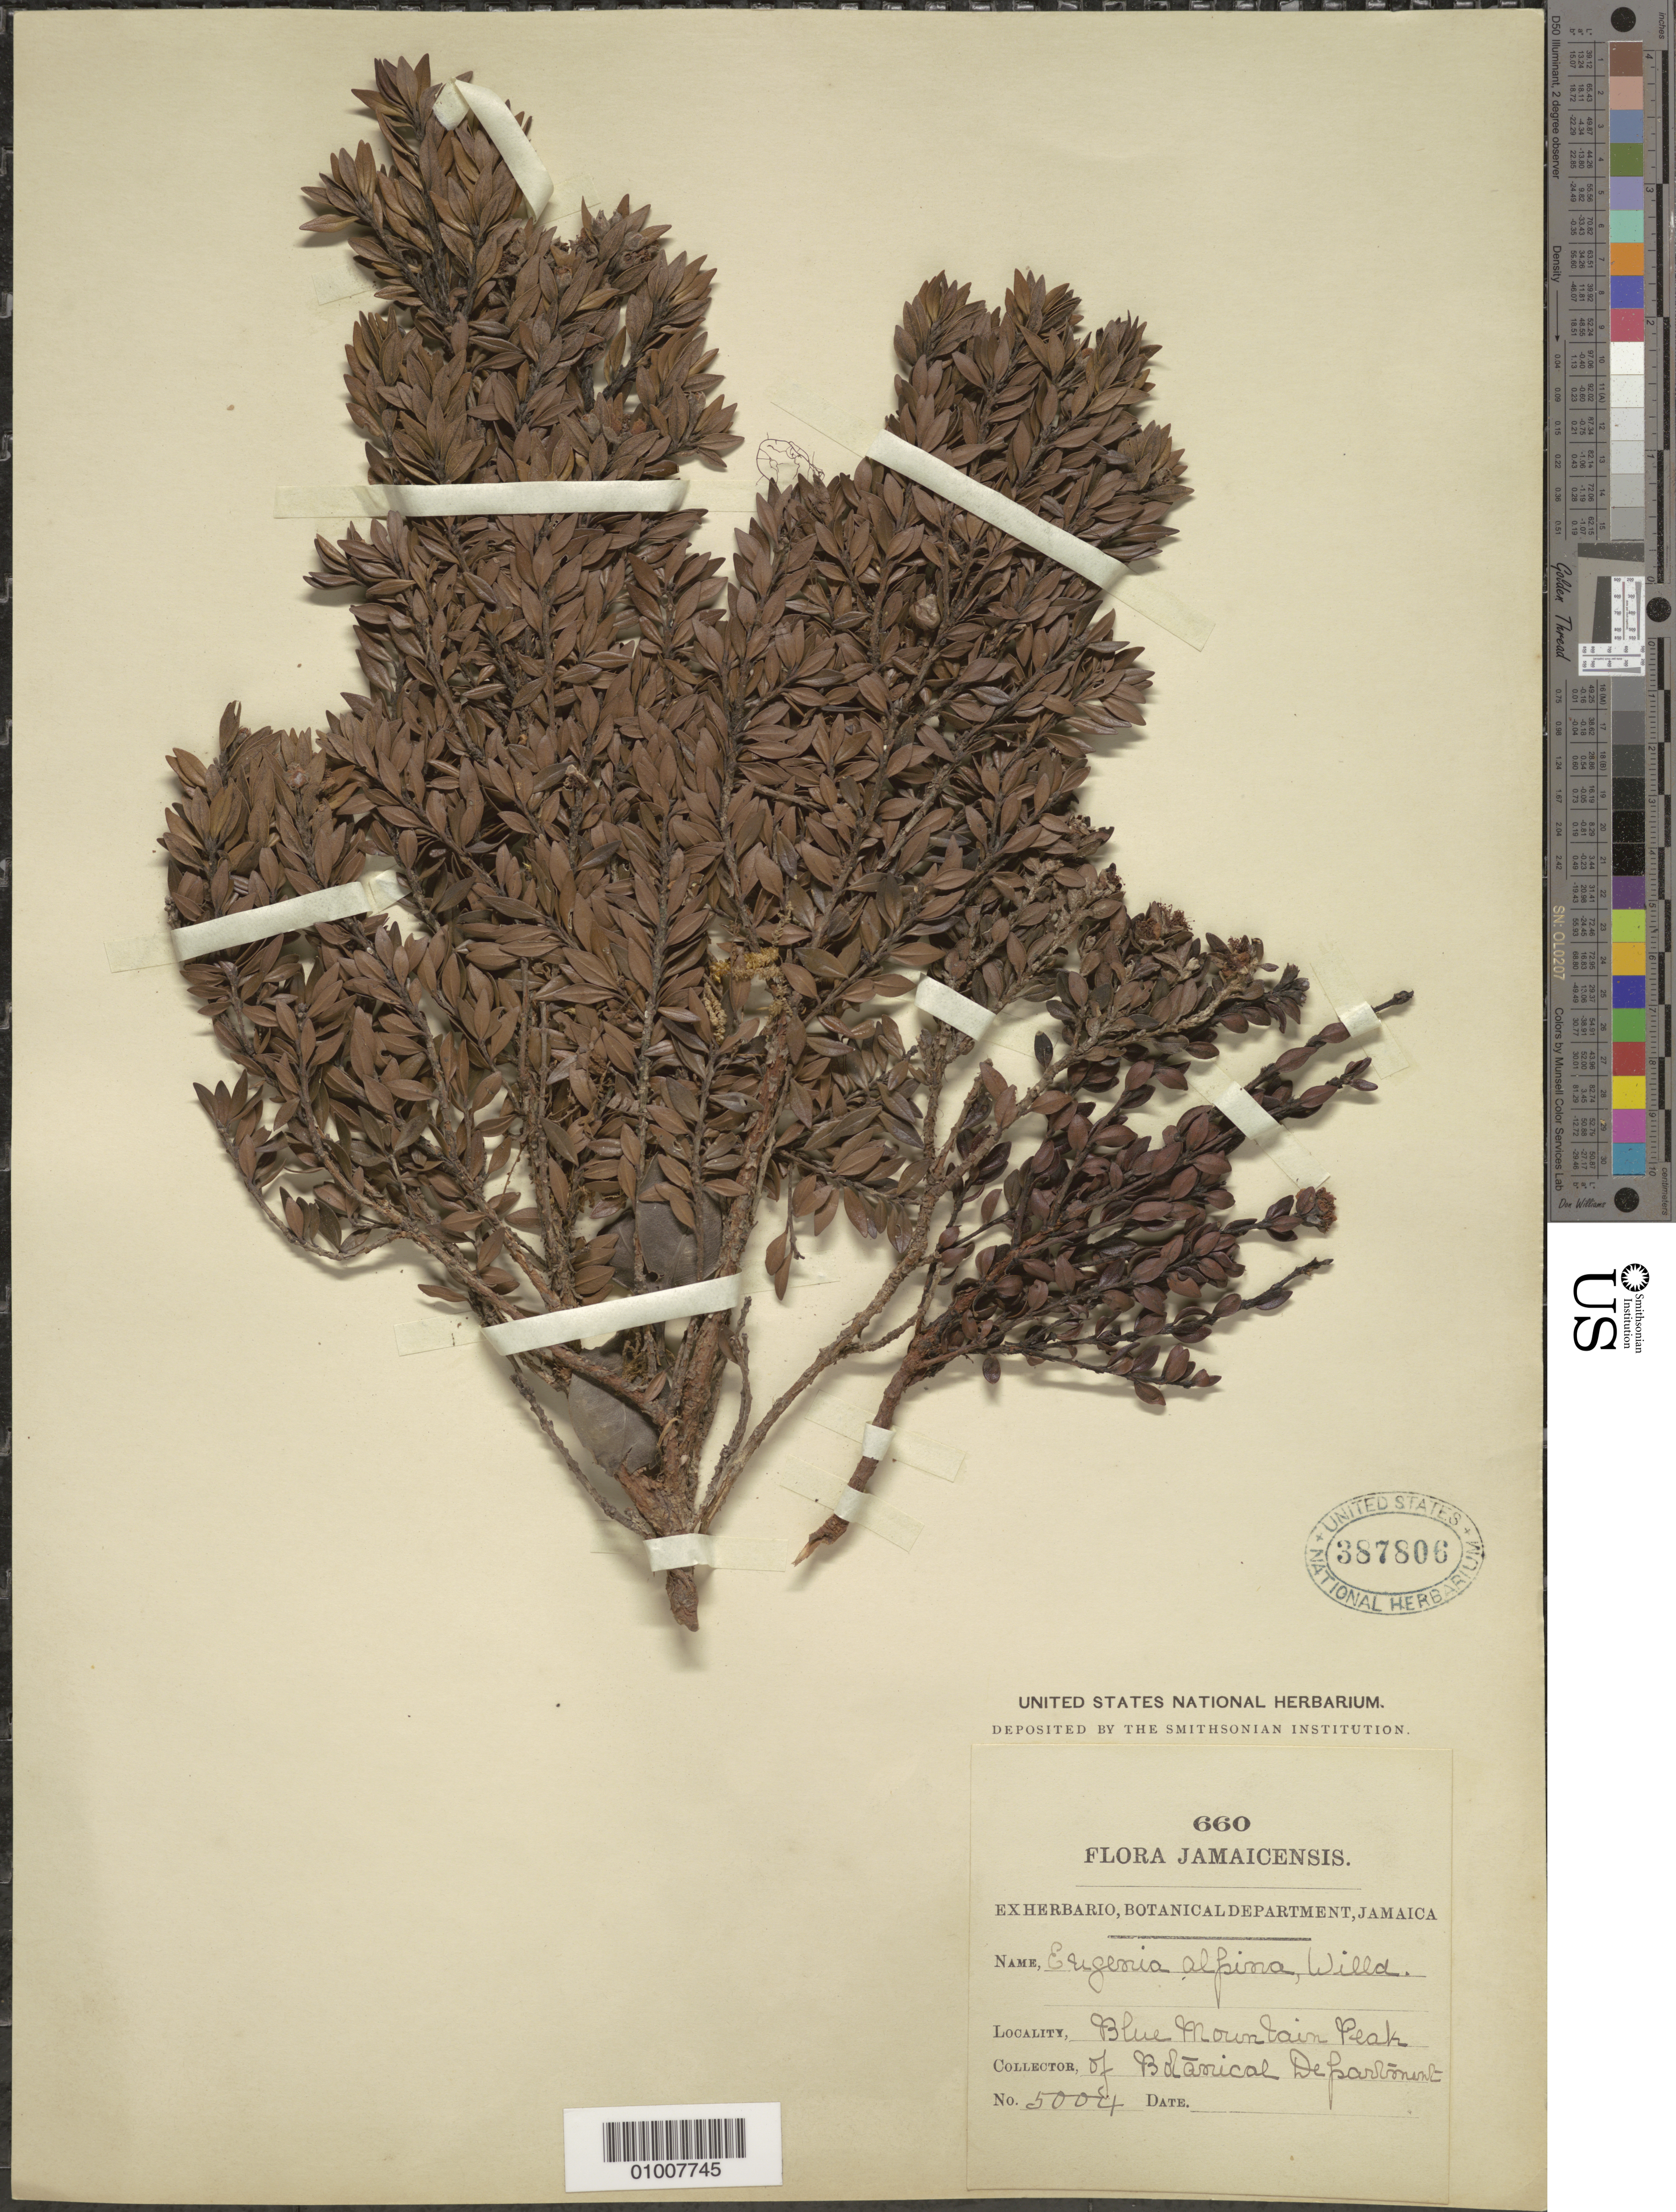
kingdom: Plantae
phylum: Tracheophyta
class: Magnoliopsida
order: Myrtales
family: Myrtaceae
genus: Eugenia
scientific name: Eugenia alpina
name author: (Sw.) Willd.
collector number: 5004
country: Jamaica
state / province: Saint Thomas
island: Jamaica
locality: Blue Mountain Peak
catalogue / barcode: US 387806